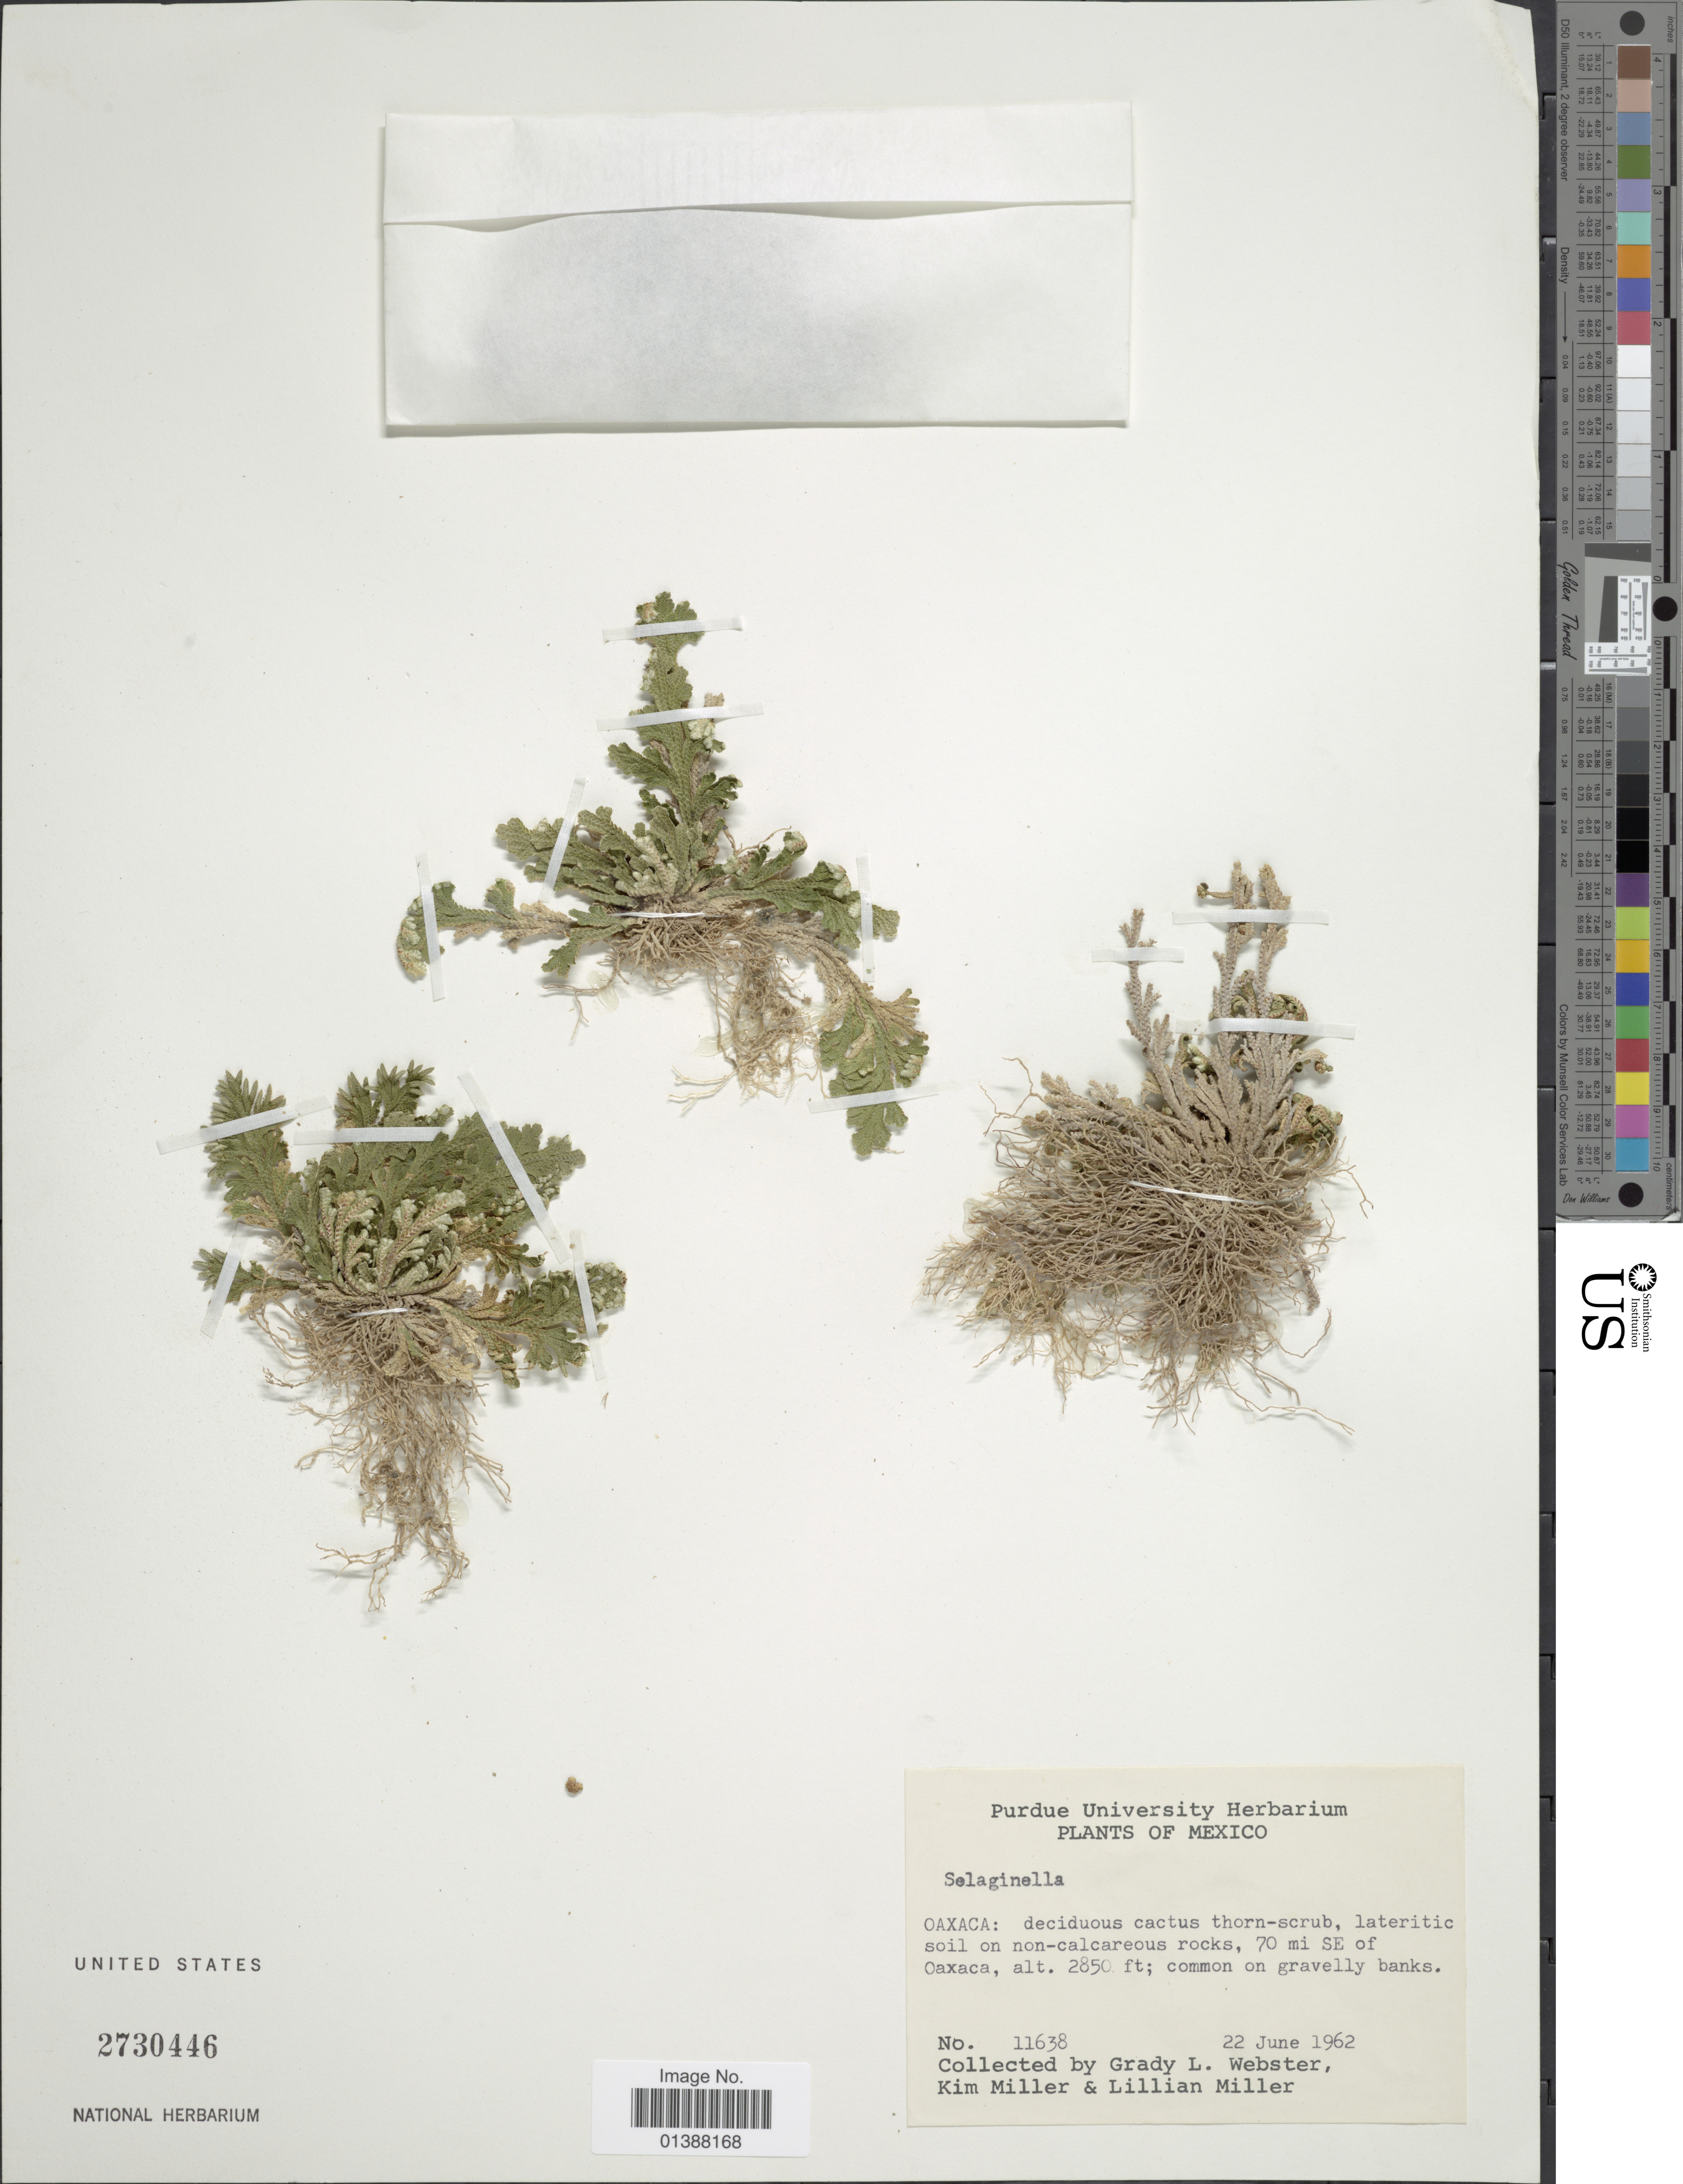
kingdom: Plantae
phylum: Tracheophyta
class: Lycopodiopsida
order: Selaginellales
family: Selaginellaceae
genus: Selaginella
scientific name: Selaginella lepidophylla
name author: (Hook. & Grev.) Spring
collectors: G. L. Webster, K. Miller & L. Miller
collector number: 11638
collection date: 1962-06-22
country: Mexico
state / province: Oaxaca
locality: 70 mi SE of Oaxaca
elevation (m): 869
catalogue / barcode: US 2730446